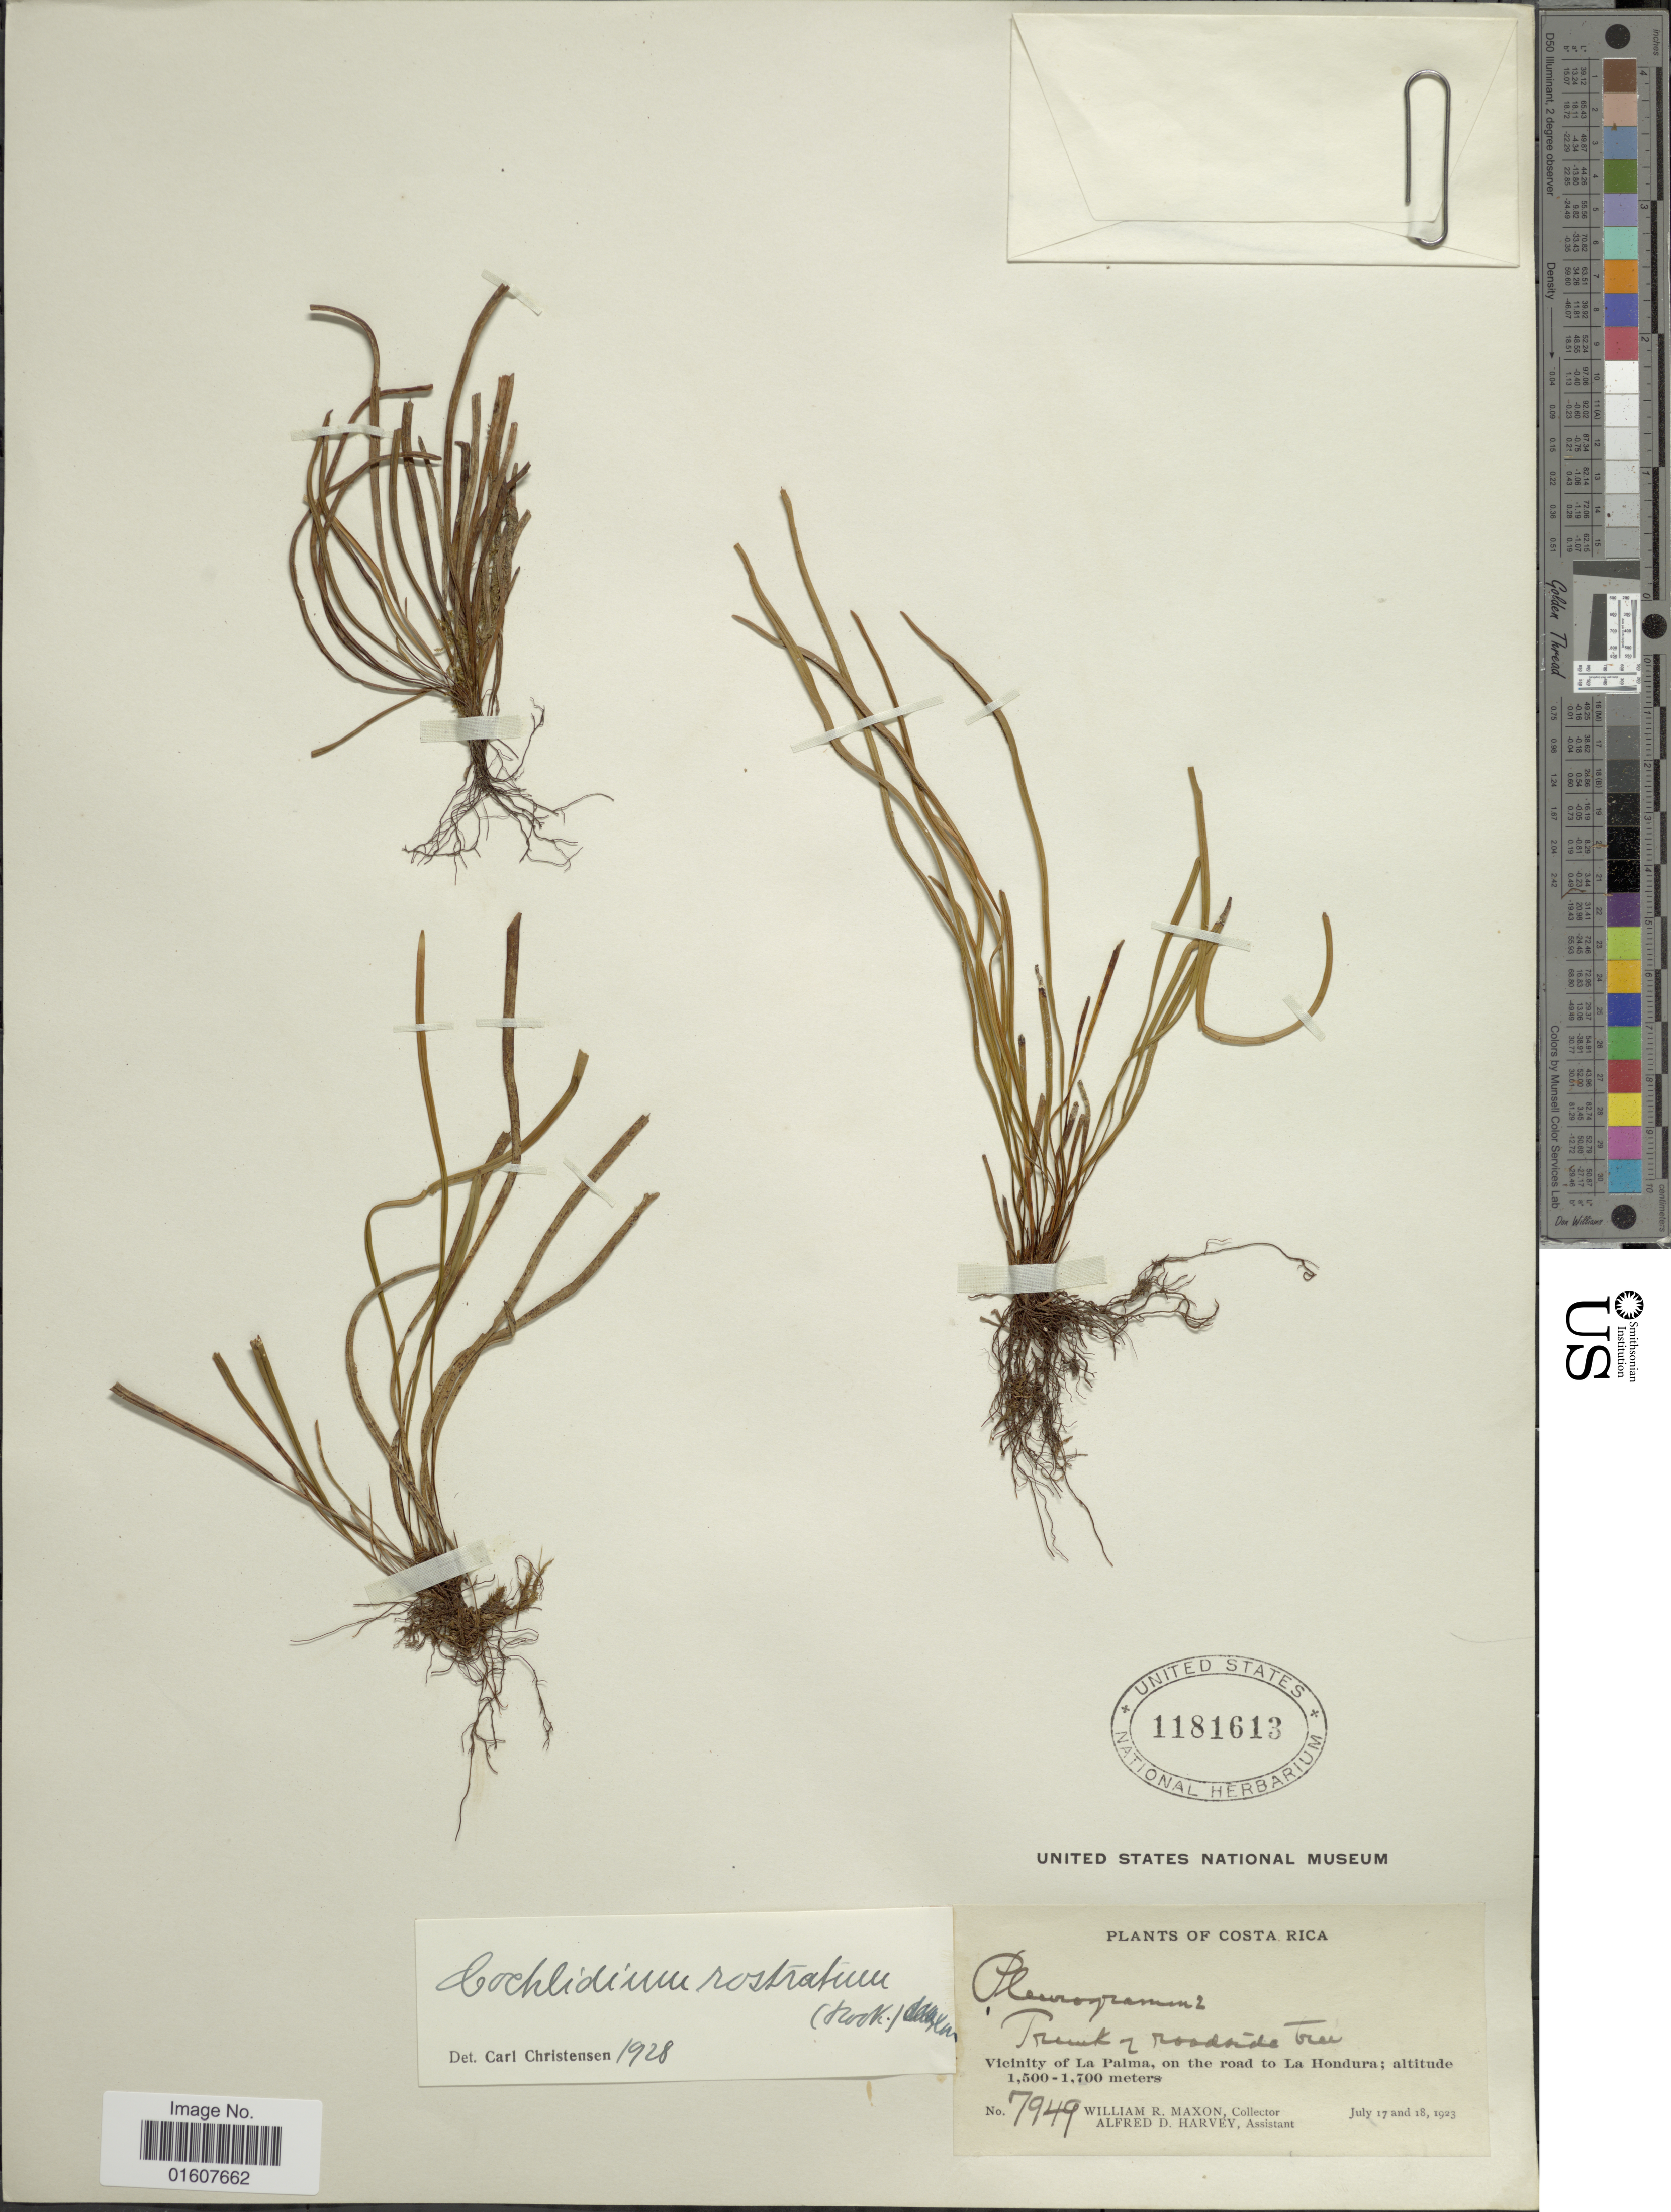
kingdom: Plantae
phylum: Tracheophyta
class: Polypodiopsida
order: Polypodiales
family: Polypodiaceae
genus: Cochlidium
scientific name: Cochlidium rostratum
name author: (Hook.) Maxon ex C. Chr.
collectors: W. R. Maxon & A. D. Harvey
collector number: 7949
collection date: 1923-07-17/1923-07-18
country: Costa Rica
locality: Vicinity of La Palma, on the road to La Hondura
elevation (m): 1500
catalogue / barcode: US 1181613